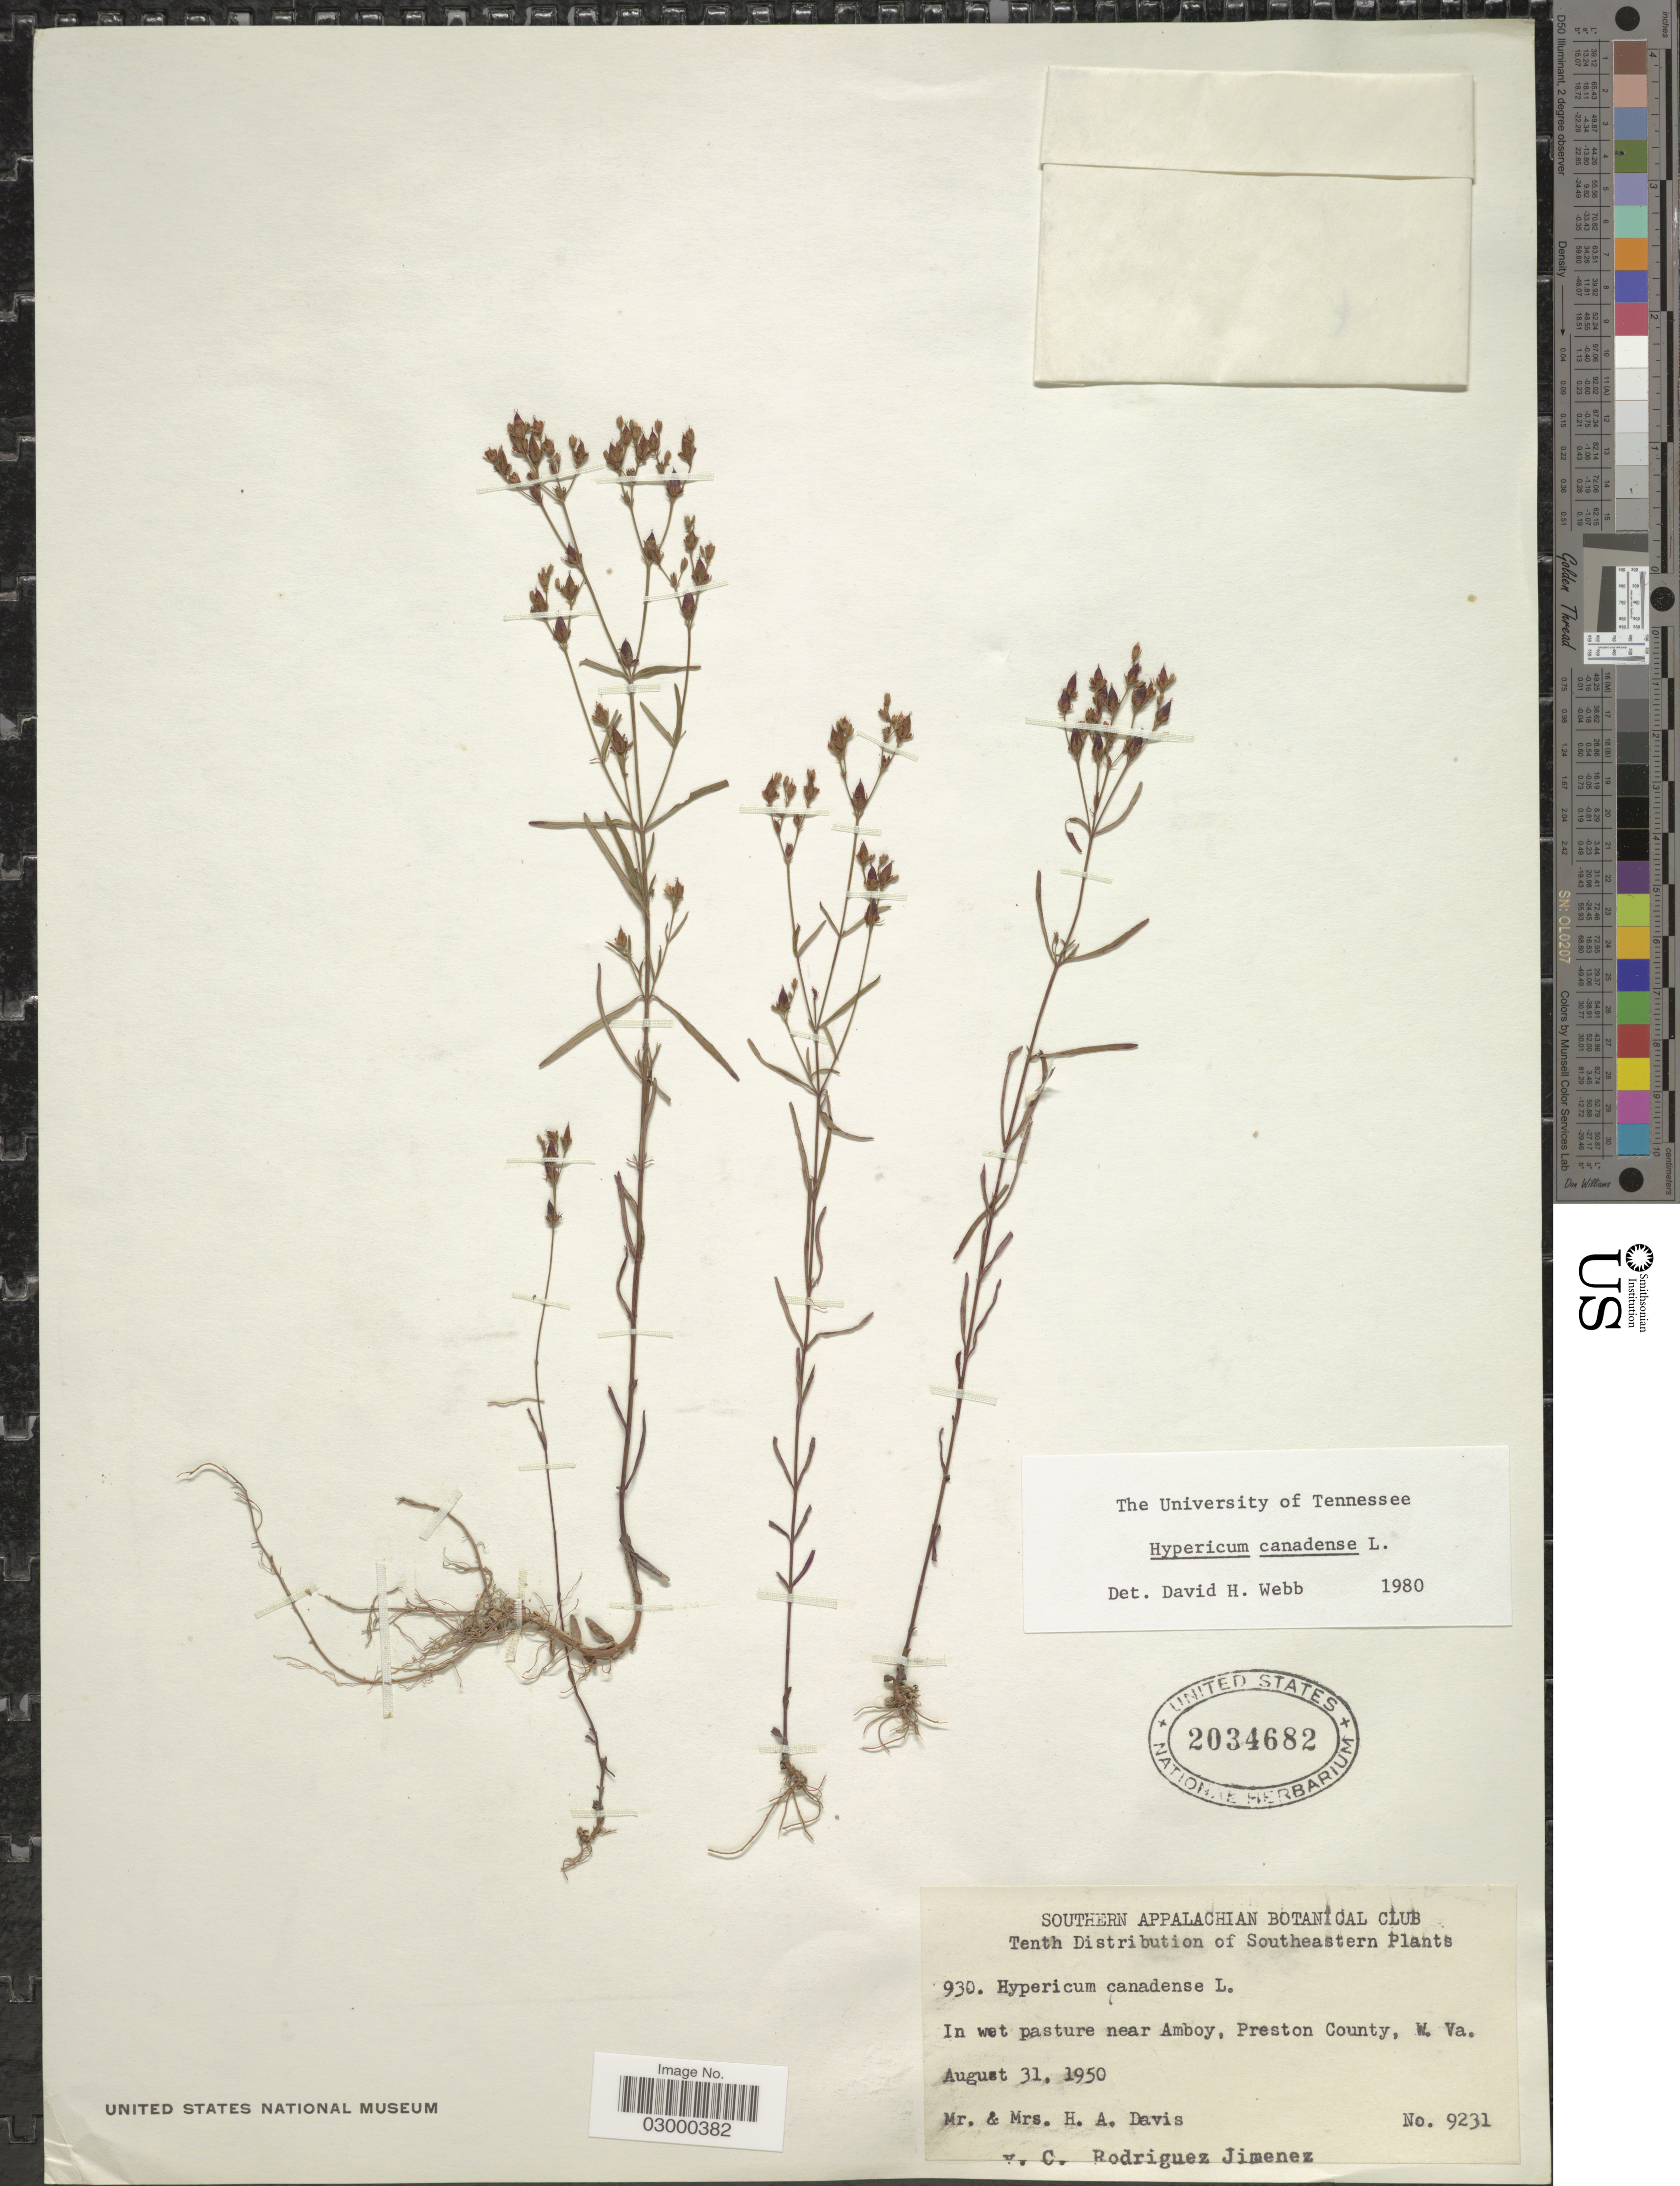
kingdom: Plantae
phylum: Tracheophyta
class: Magnoliopsida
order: Malpighiales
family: Hypericaceae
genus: Hypericum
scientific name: Hypericum canadense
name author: L.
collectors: H. Davis & H. Davis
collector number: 9231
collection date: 1950-08-31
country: United States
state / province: West Virginia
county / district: Preston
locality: Southeastern, in wet pasture near Amboy, Preston County.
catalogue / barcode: US 2034682